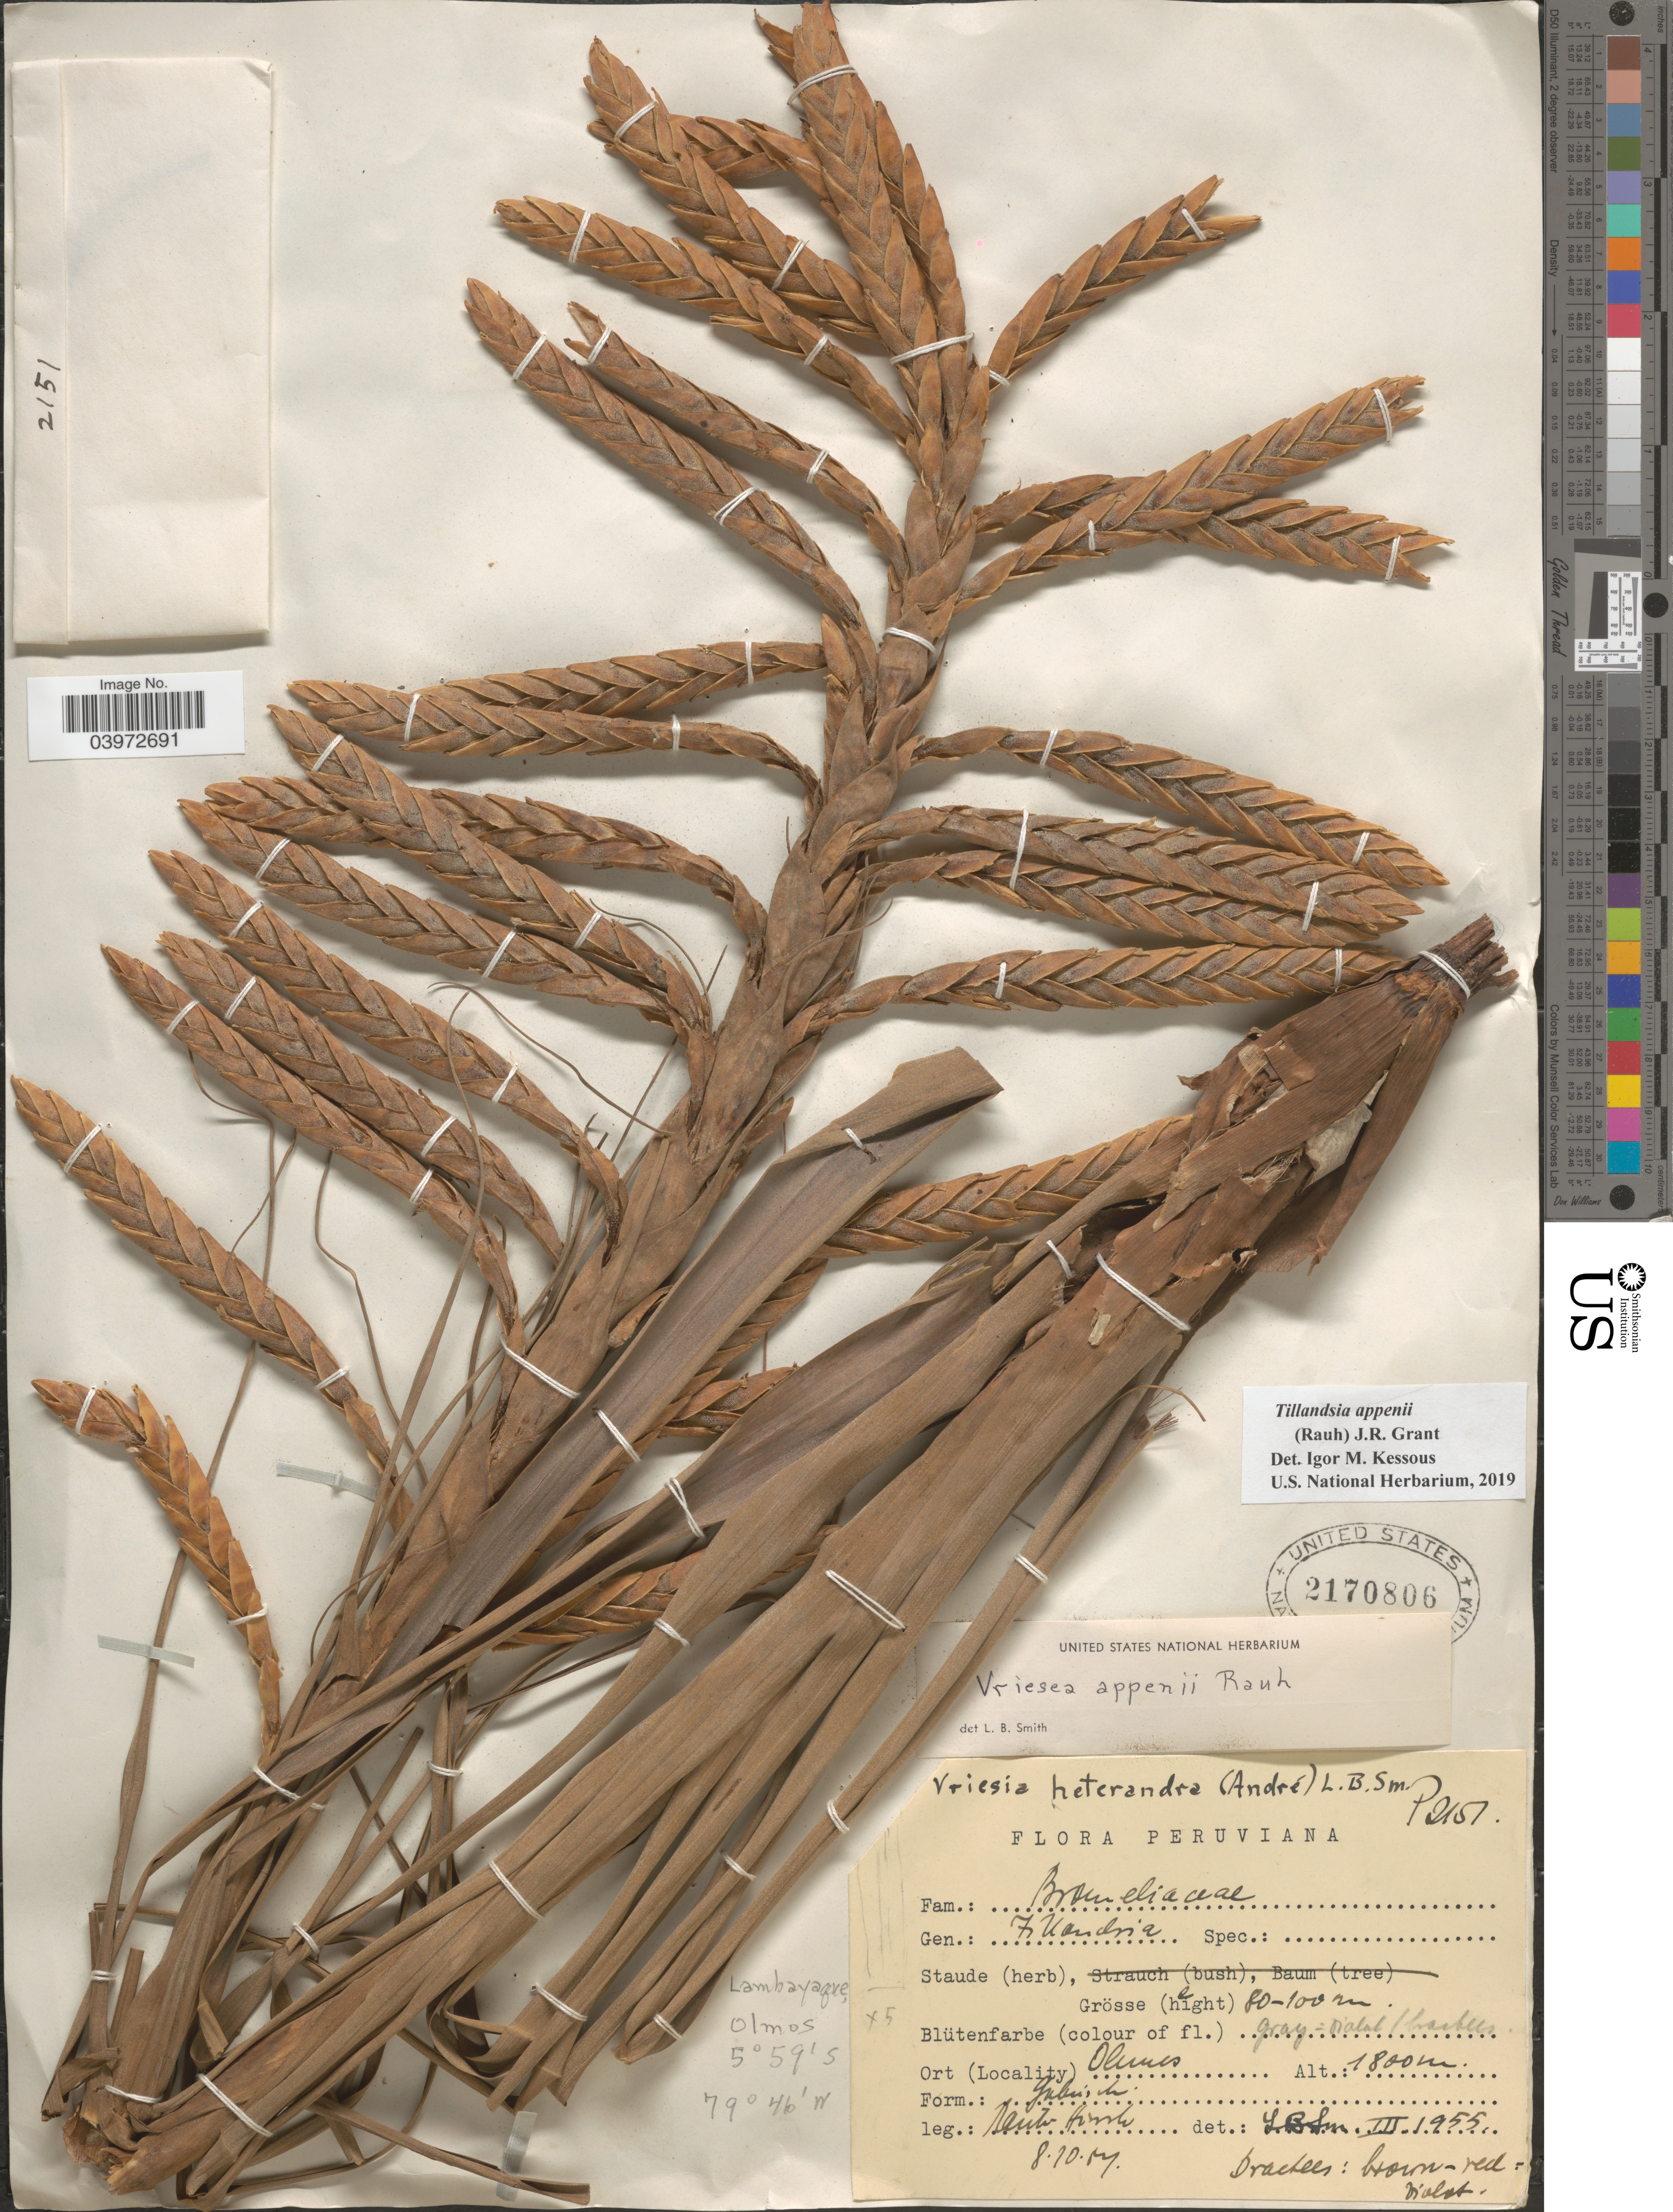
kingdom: Plantae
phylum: Tracheophyta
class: Liliopsida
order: Poales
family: Bromeliaceae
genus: Tillandsia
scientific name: Tillandsia appenii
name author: (Rauh) J.R. Grant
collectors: W. Rauh & G. Hirsch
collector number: P2151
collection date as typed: Transcribed d/m/y: 8/10/54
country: Peru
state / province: Lambayeque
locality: Olmos.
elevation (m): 1800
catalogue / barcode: US 2170806